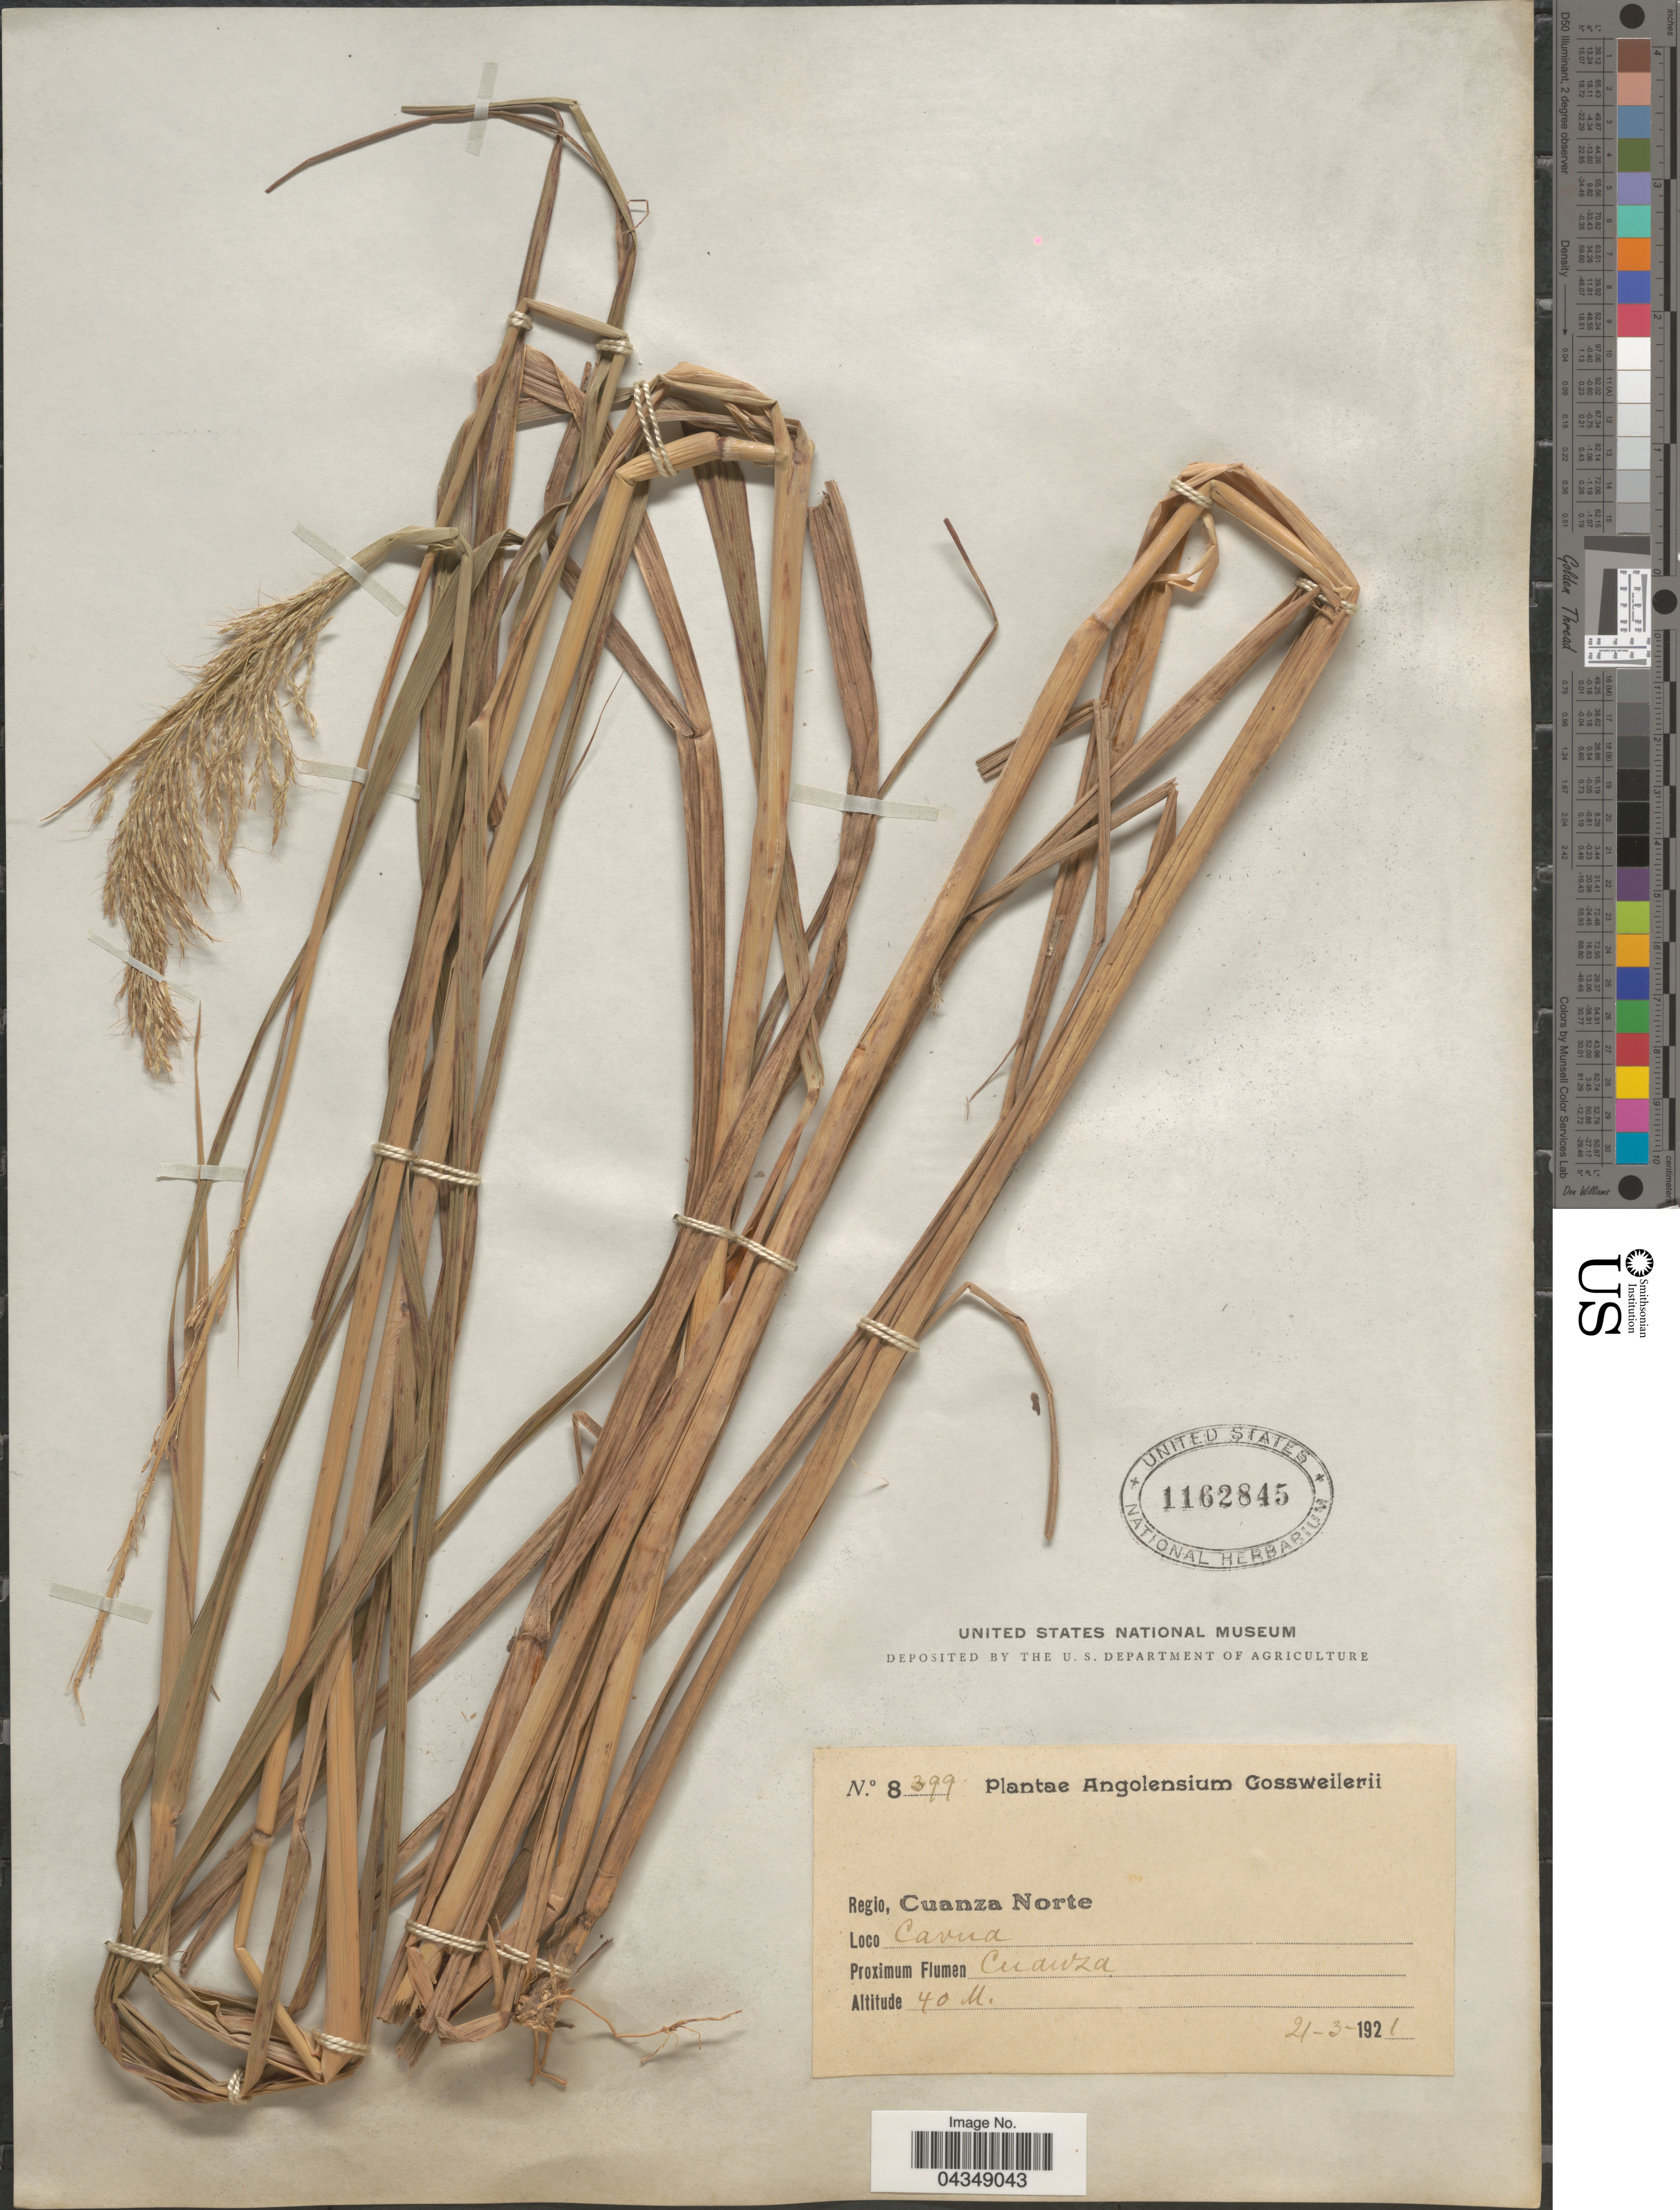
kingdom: Plantae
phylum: Tracheophyta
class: Liliopsida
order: Poales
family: Poaceae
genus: Bothriochloa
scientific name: Bothriochloa bladhii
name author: (Retz.) S.T. Blake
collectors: -. Gossweiler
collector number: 8399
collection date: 1921-03-21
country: Angola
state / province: Cuanza Norte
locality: Regio, Cuanza Norte. Cavua. Proximum Flumen Cuanza.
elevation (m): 40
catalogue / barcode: US 1162845